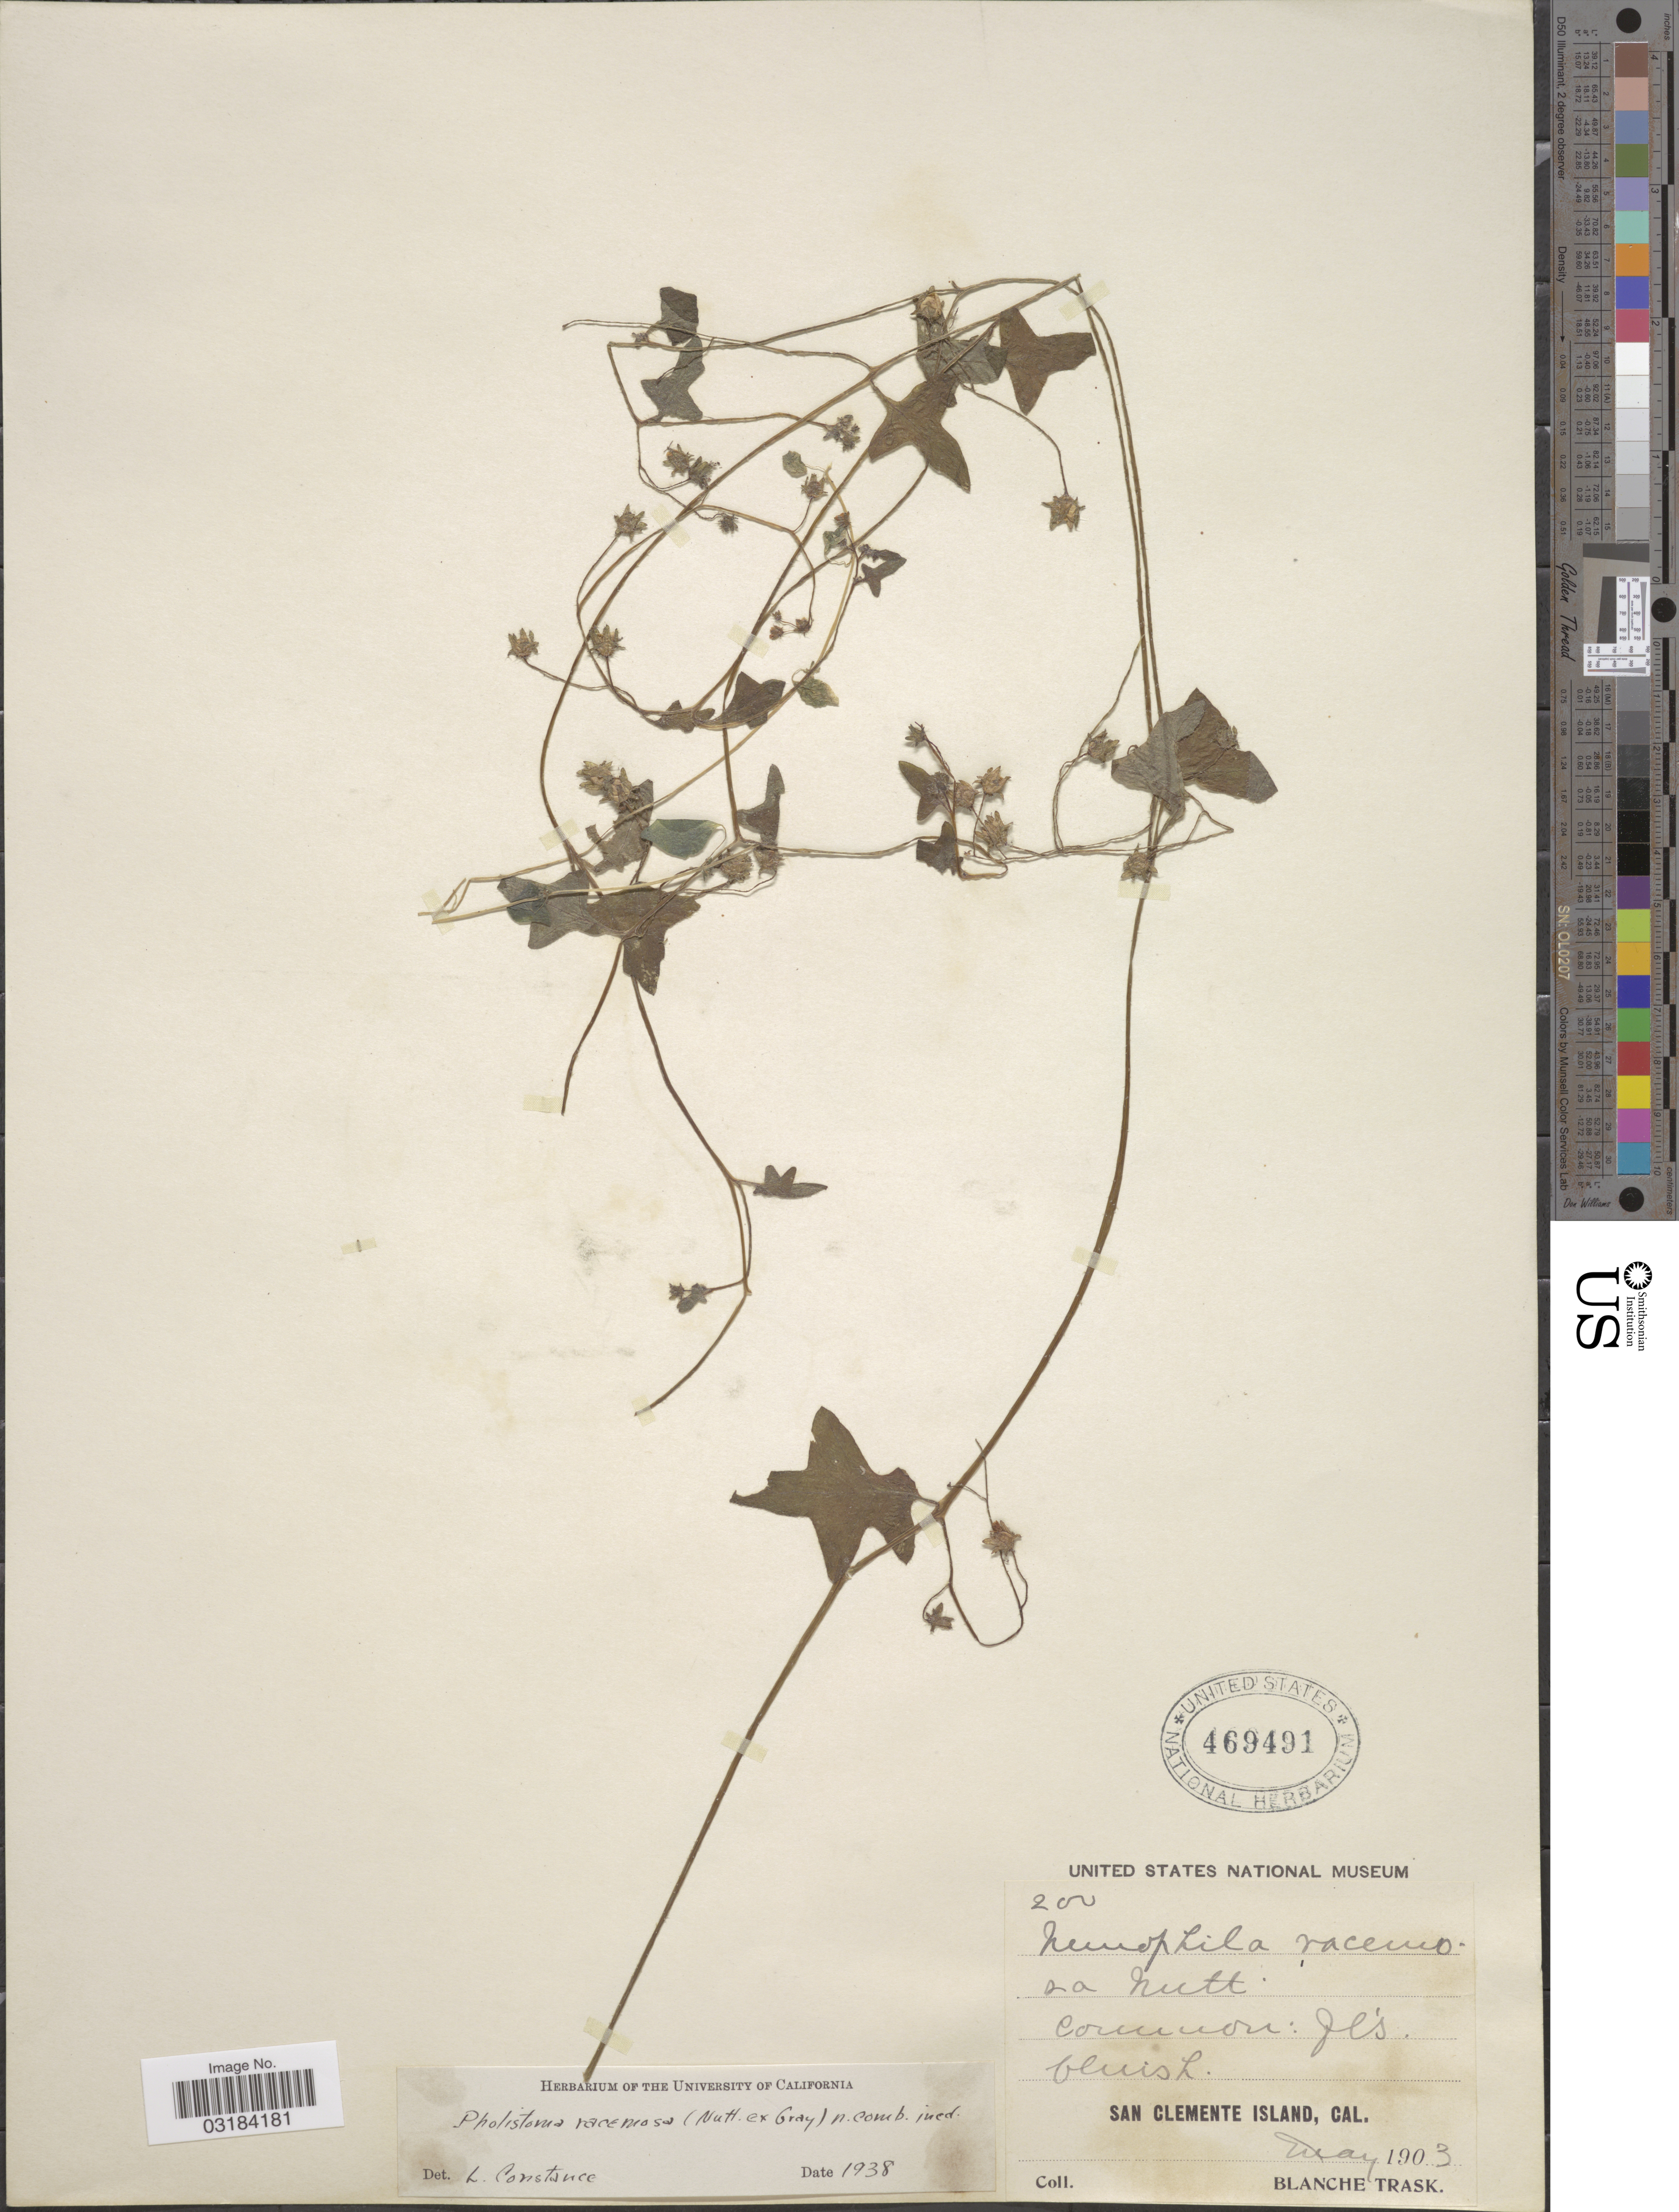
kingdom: Plantae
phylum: Tracheophyta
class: Magnoliopsida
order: Boraginales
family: Hydrophyllaceae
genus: Pholistoma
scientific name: Pholistoma racemosum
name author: (Nutt. ex A. Gray) Constance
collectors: B. Trask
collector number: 200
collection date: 1903-05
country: United States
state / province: California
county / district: Los Angeles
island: San Clemente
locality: San Clemente Island.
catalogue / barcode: US 469491